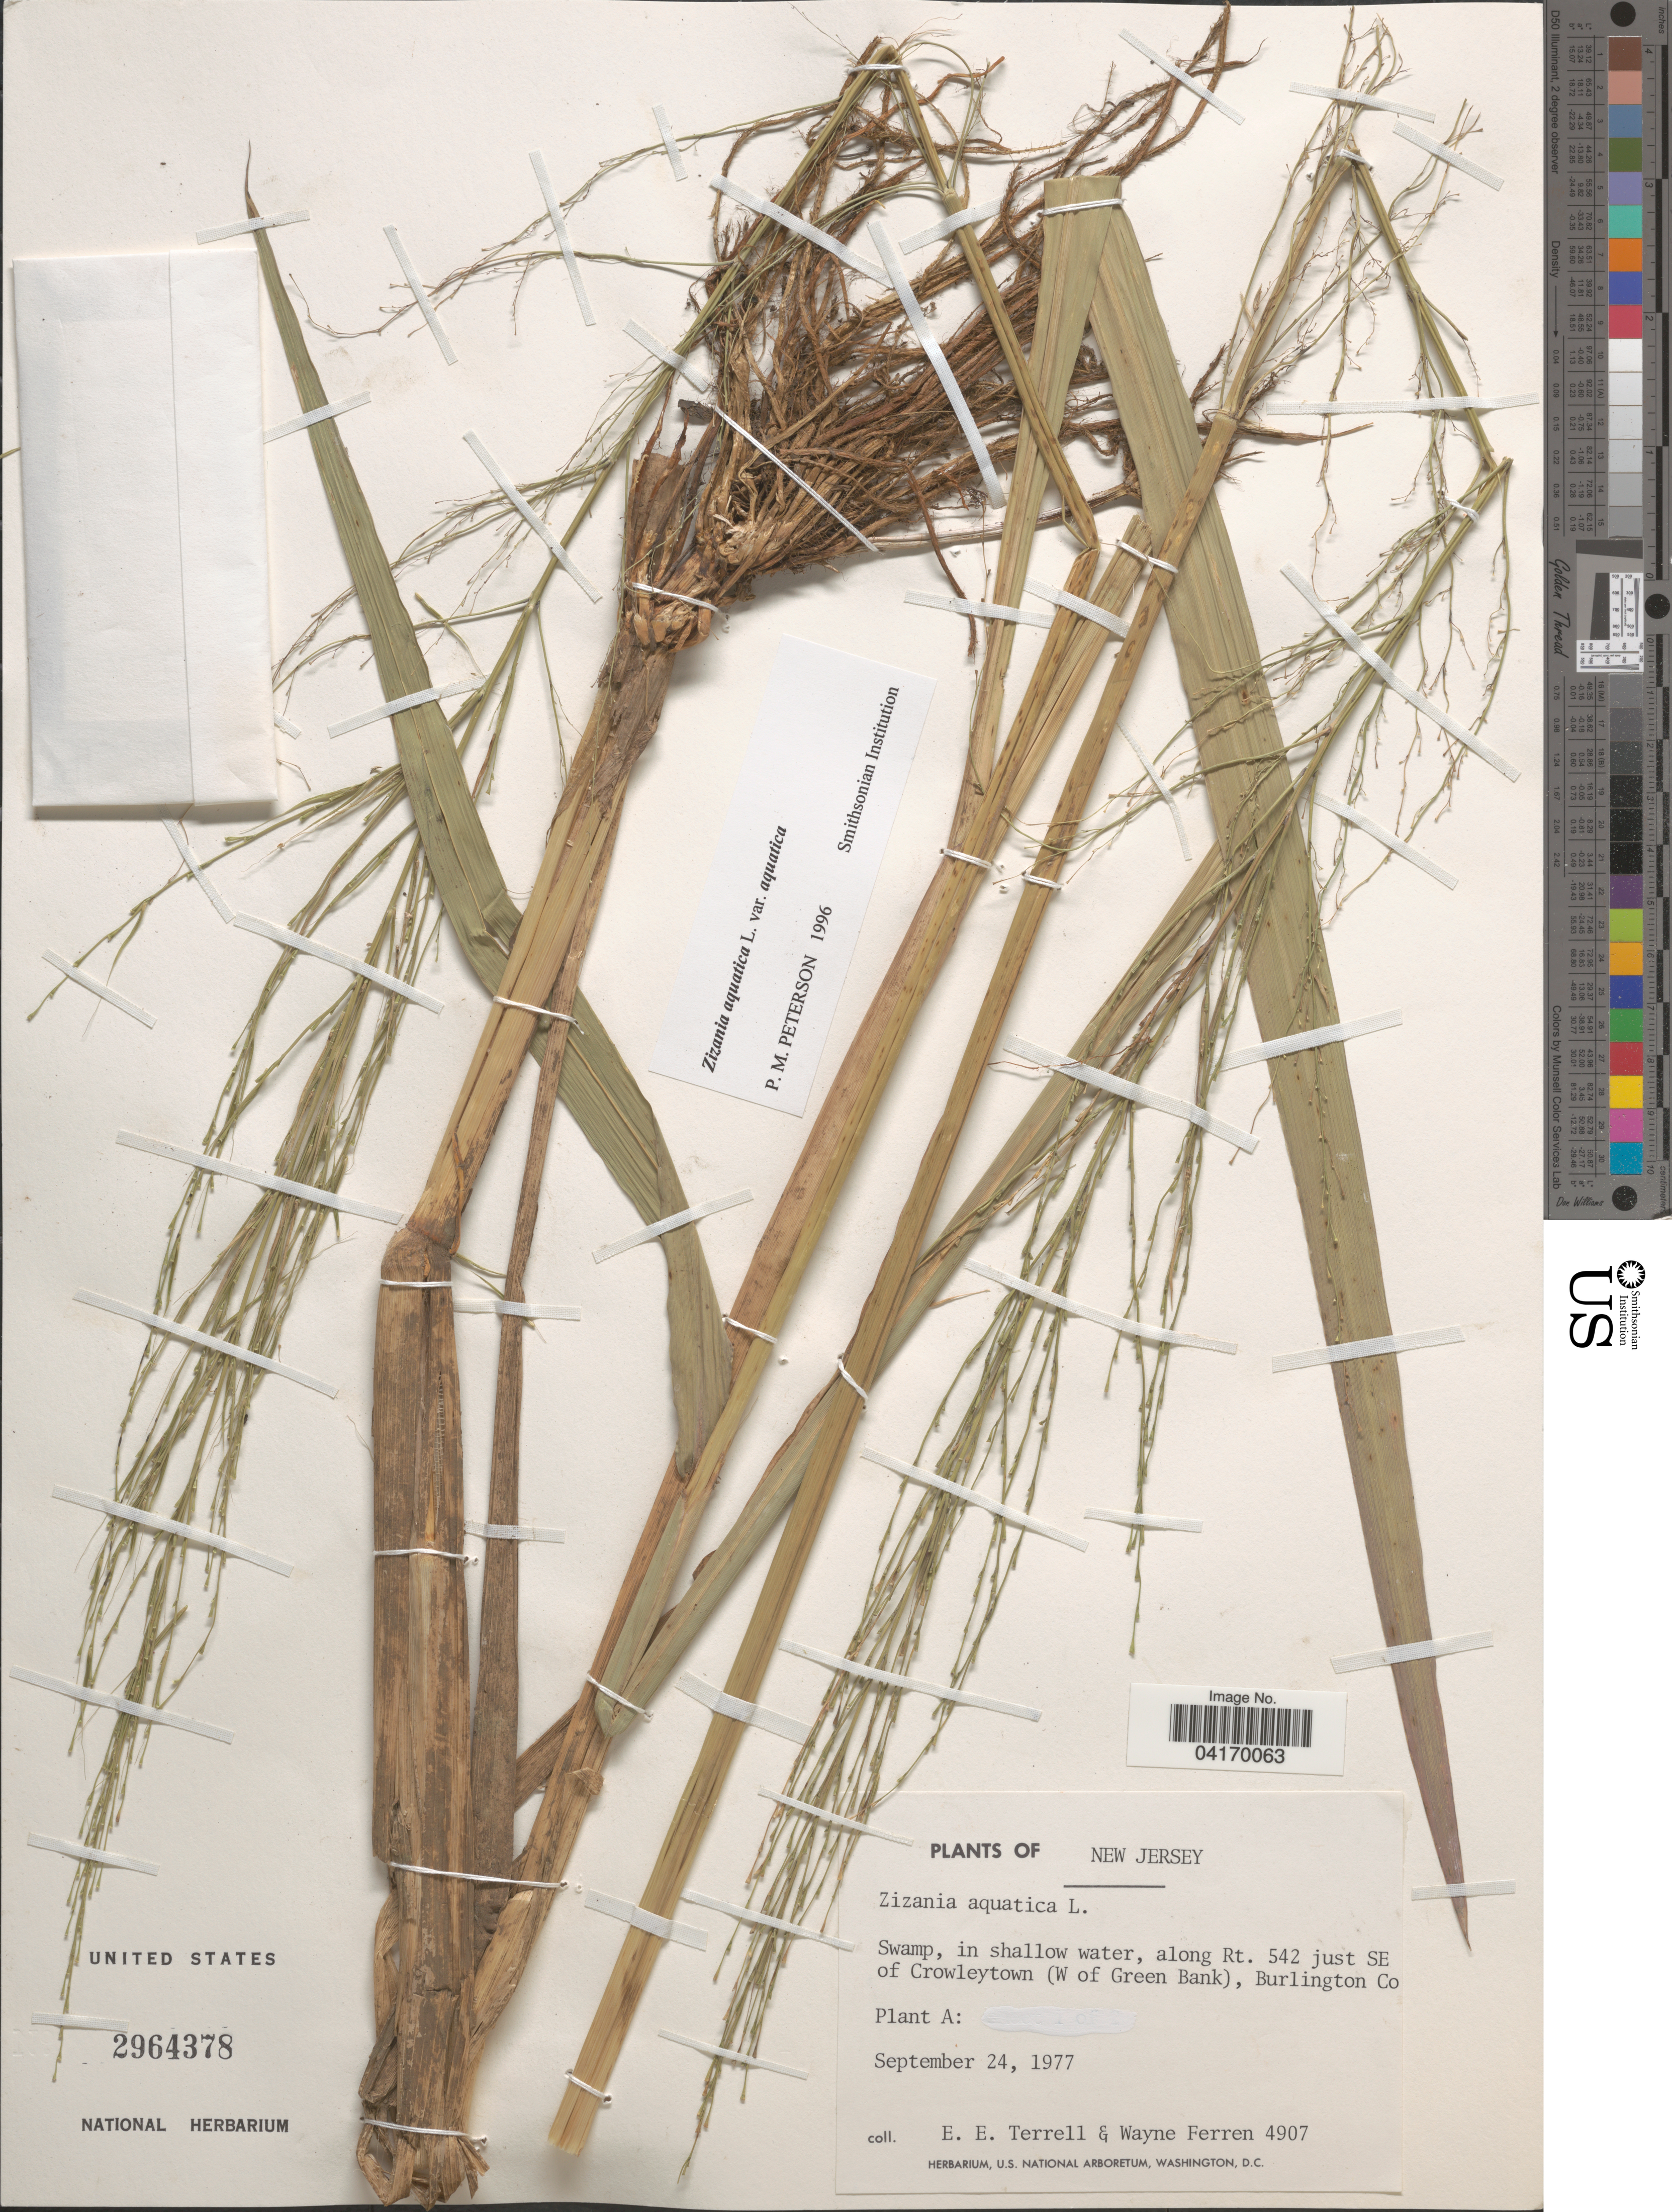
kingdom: Plantae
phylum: Tracheophyta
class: Liliopsida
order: Poales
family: Poaceae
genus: Zizania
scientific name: Zizania aquatica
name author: L.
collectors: E. E. Terrell & W. Ferren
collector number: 4907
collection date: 1977-09-24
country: United States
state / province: New Jersey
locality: Swamp, in shallow water, along Rt. 542 just SE of Crowleytown (W of Green Bank), Burlington Co.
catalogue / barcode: US 2964378